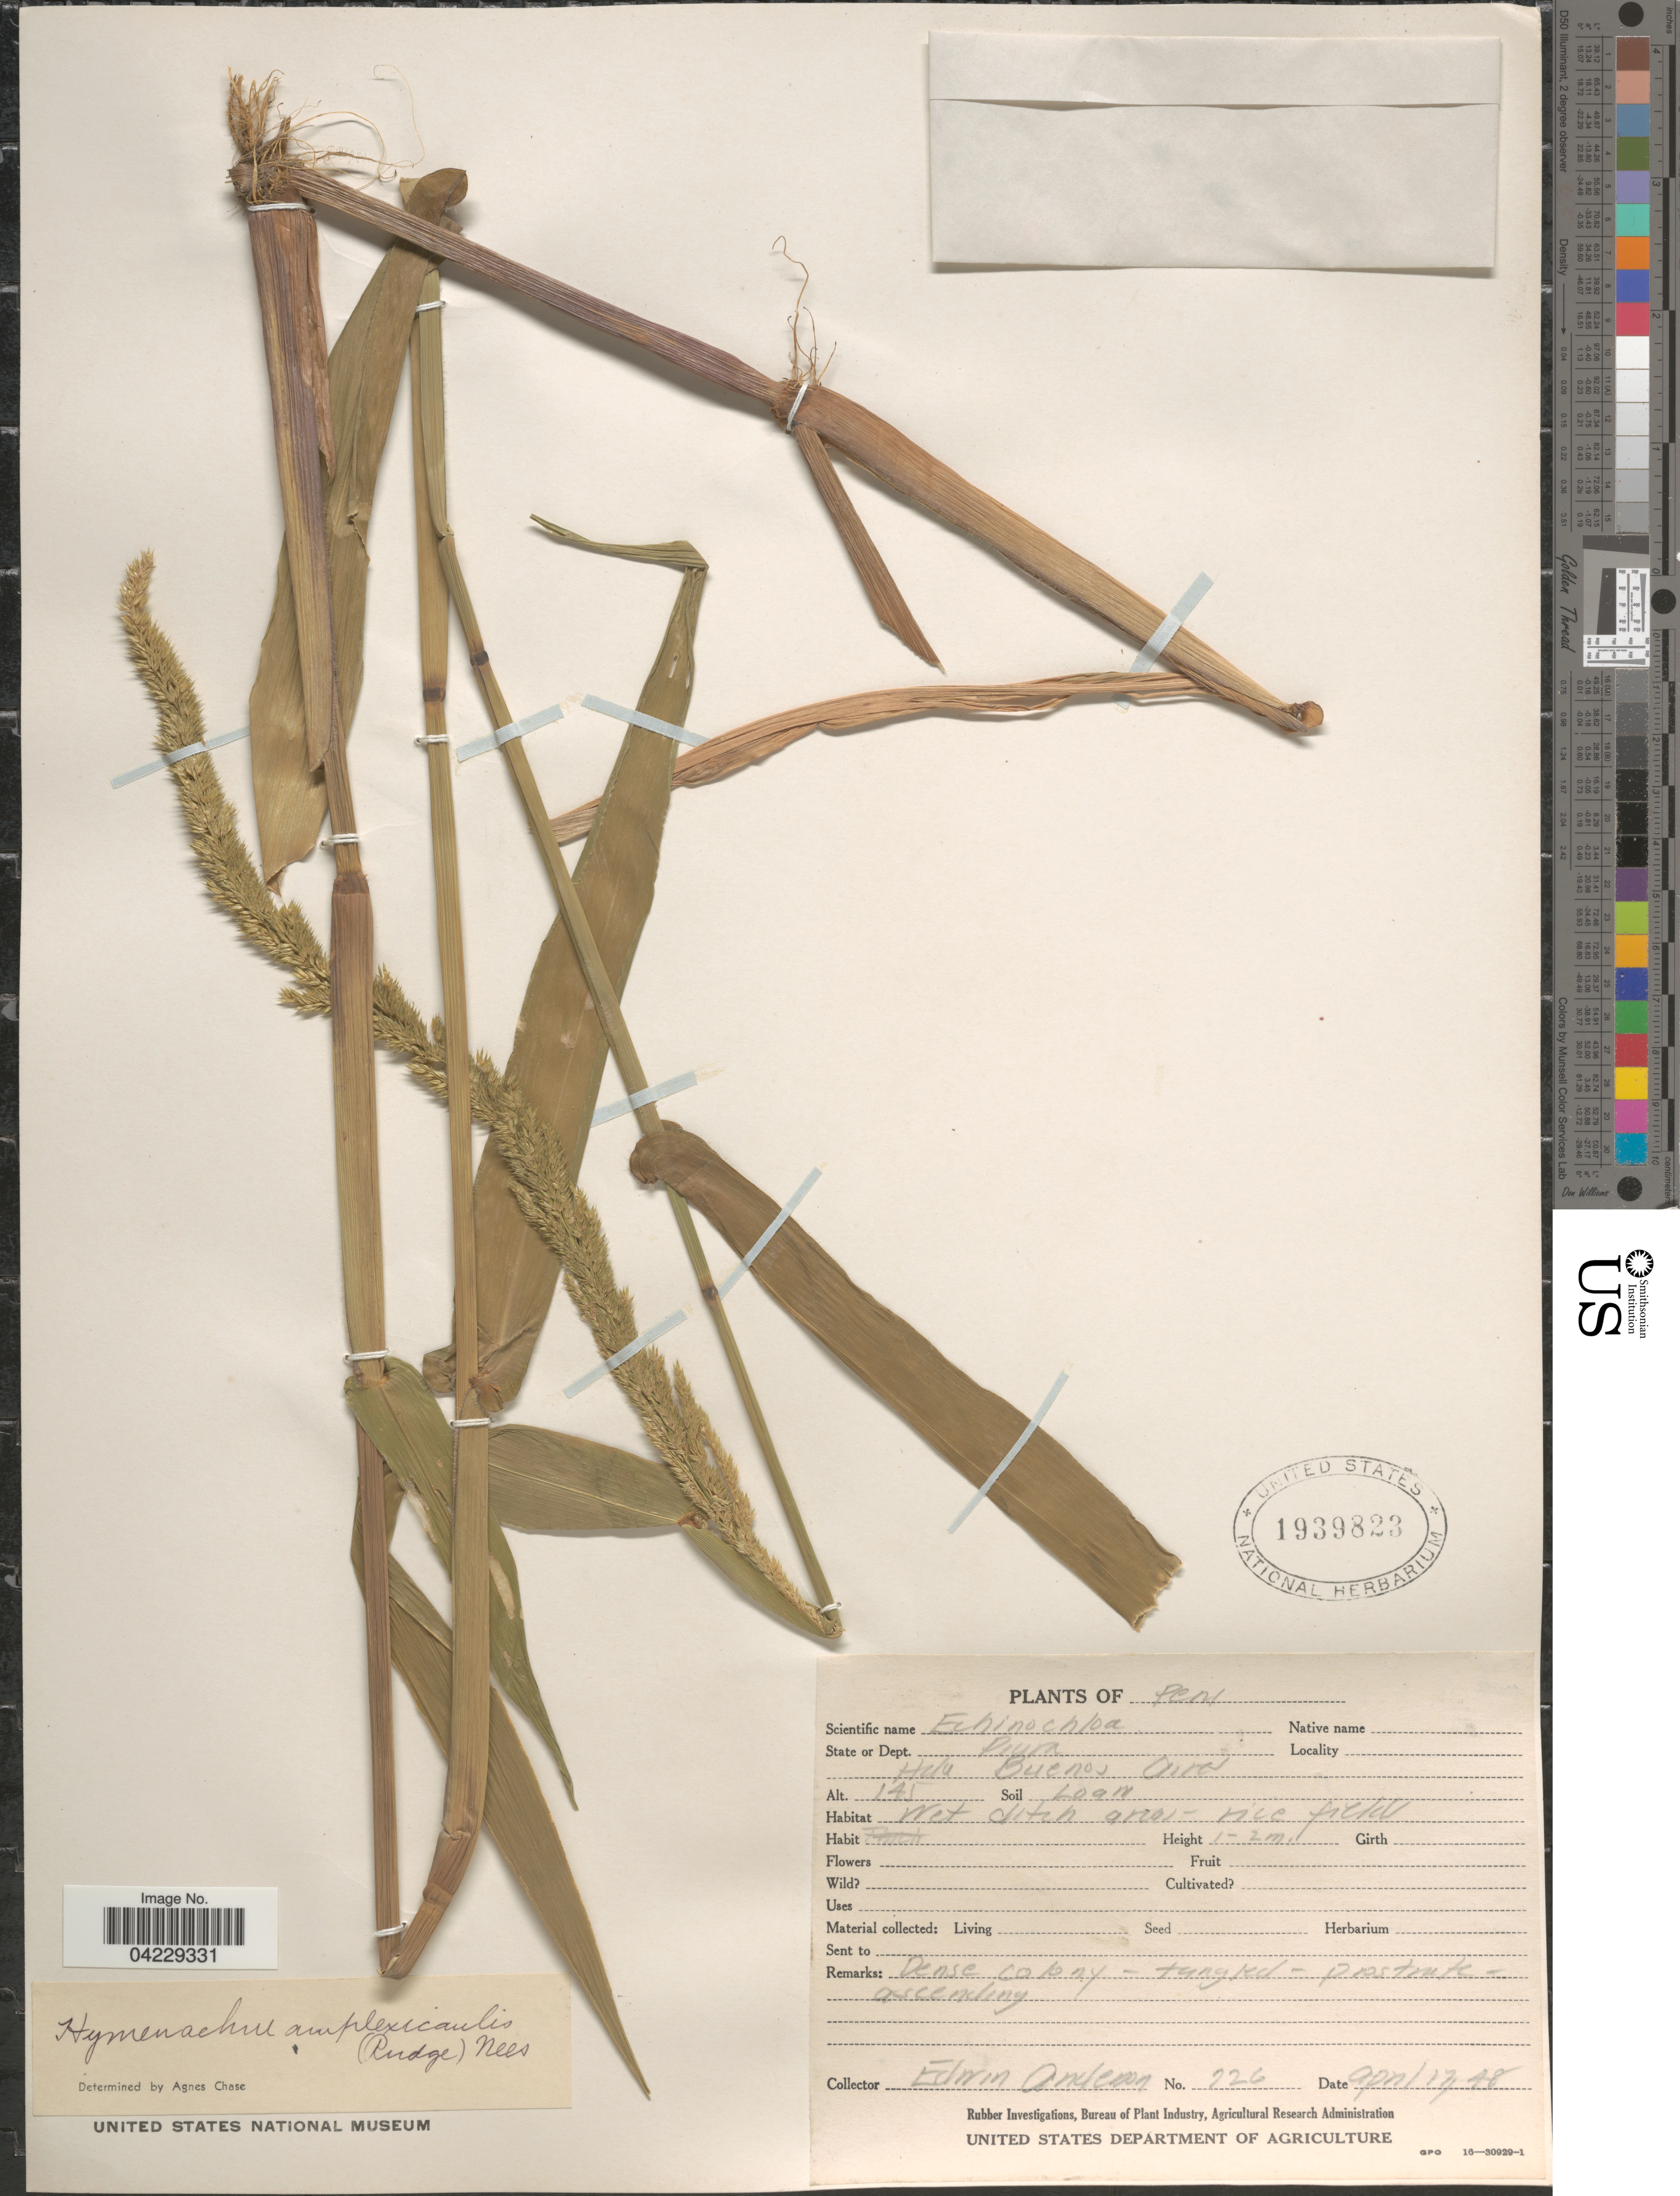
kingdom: Plantae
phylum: Tracheophyta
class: Liliopsida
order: Poales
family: Poaceae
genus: Hymenachne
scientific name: Hymenachne amplexicaulis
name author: (Rudge) Nees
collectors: E. Anderson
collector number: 726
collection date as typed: Transcribed d/m/y: 14/4/48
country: Peru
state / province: Piura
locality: State or Dept. Piura. Hda Buenos Aires.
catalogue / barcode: US 1939823